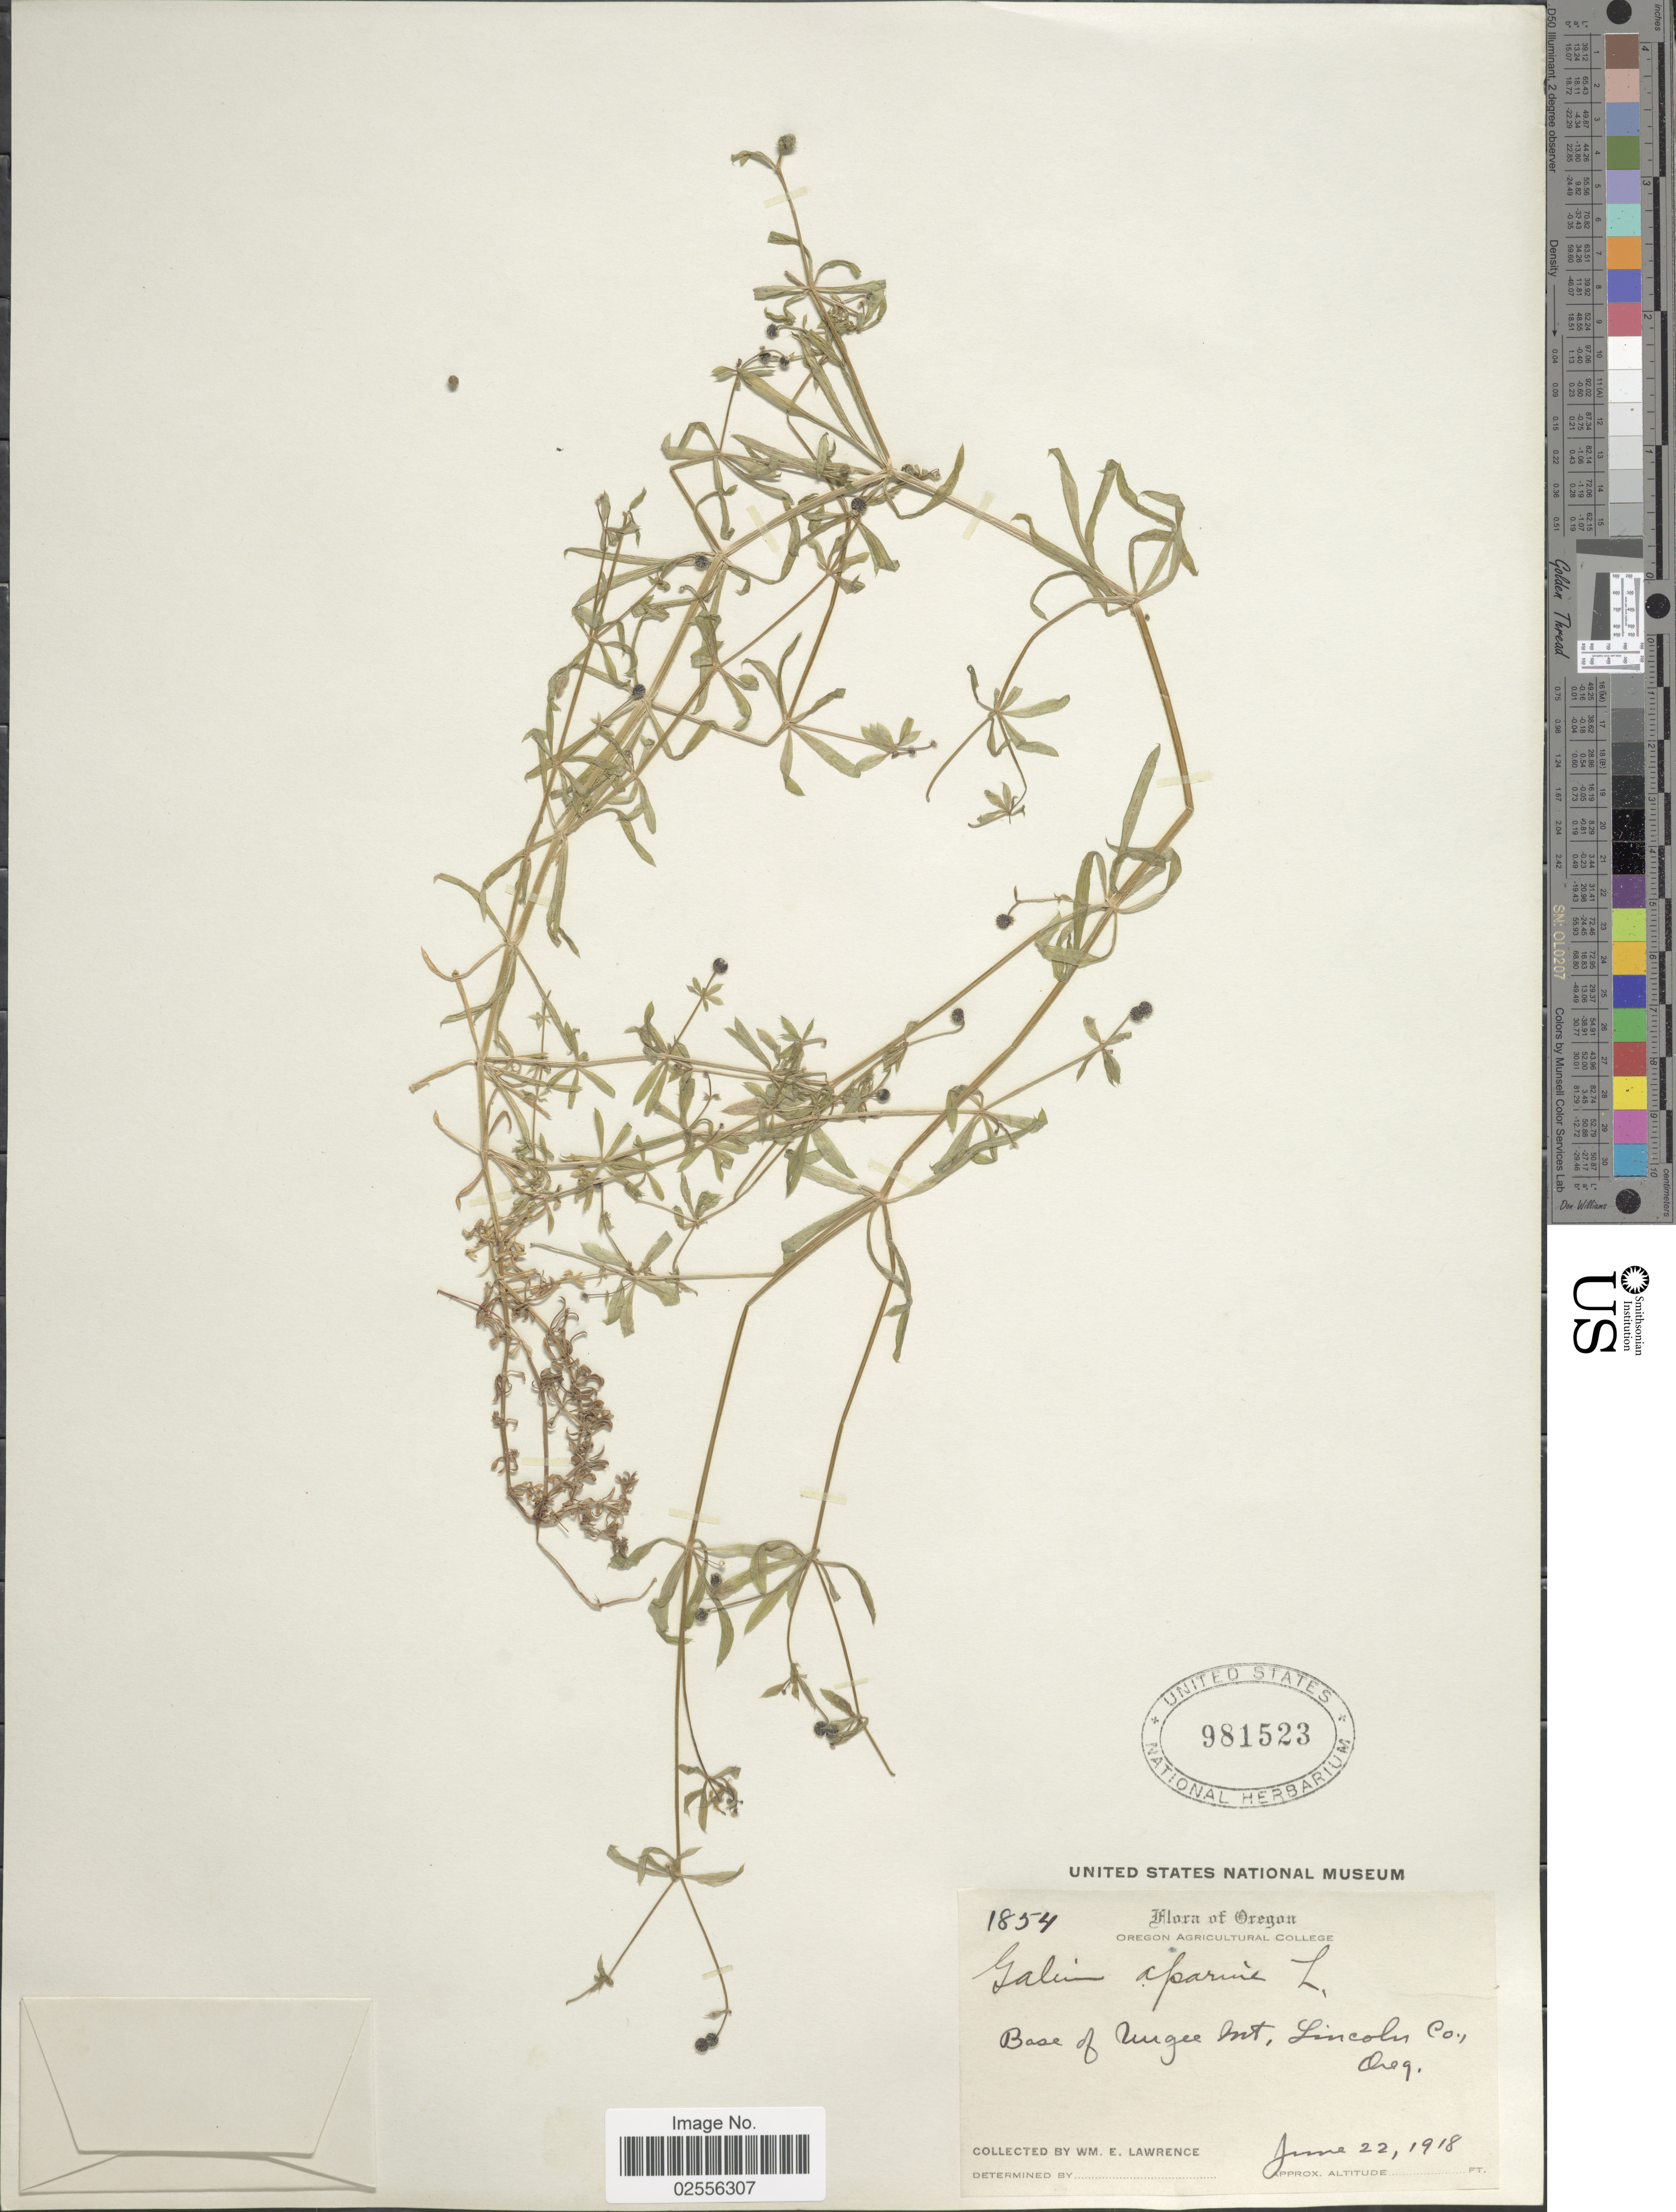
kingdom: Plantae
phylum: Tracheophyta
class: Magnoliopsida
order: Gentianales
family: Rubiaceae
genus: Galium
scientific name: Galium aparine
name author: L.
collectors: W. Lawrence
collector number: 1854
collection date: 1918-06-22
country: United States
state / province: Oregon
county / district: Lincoln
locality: Base of Mcgee Mt, Lincoln Co.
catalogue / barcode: US 981523